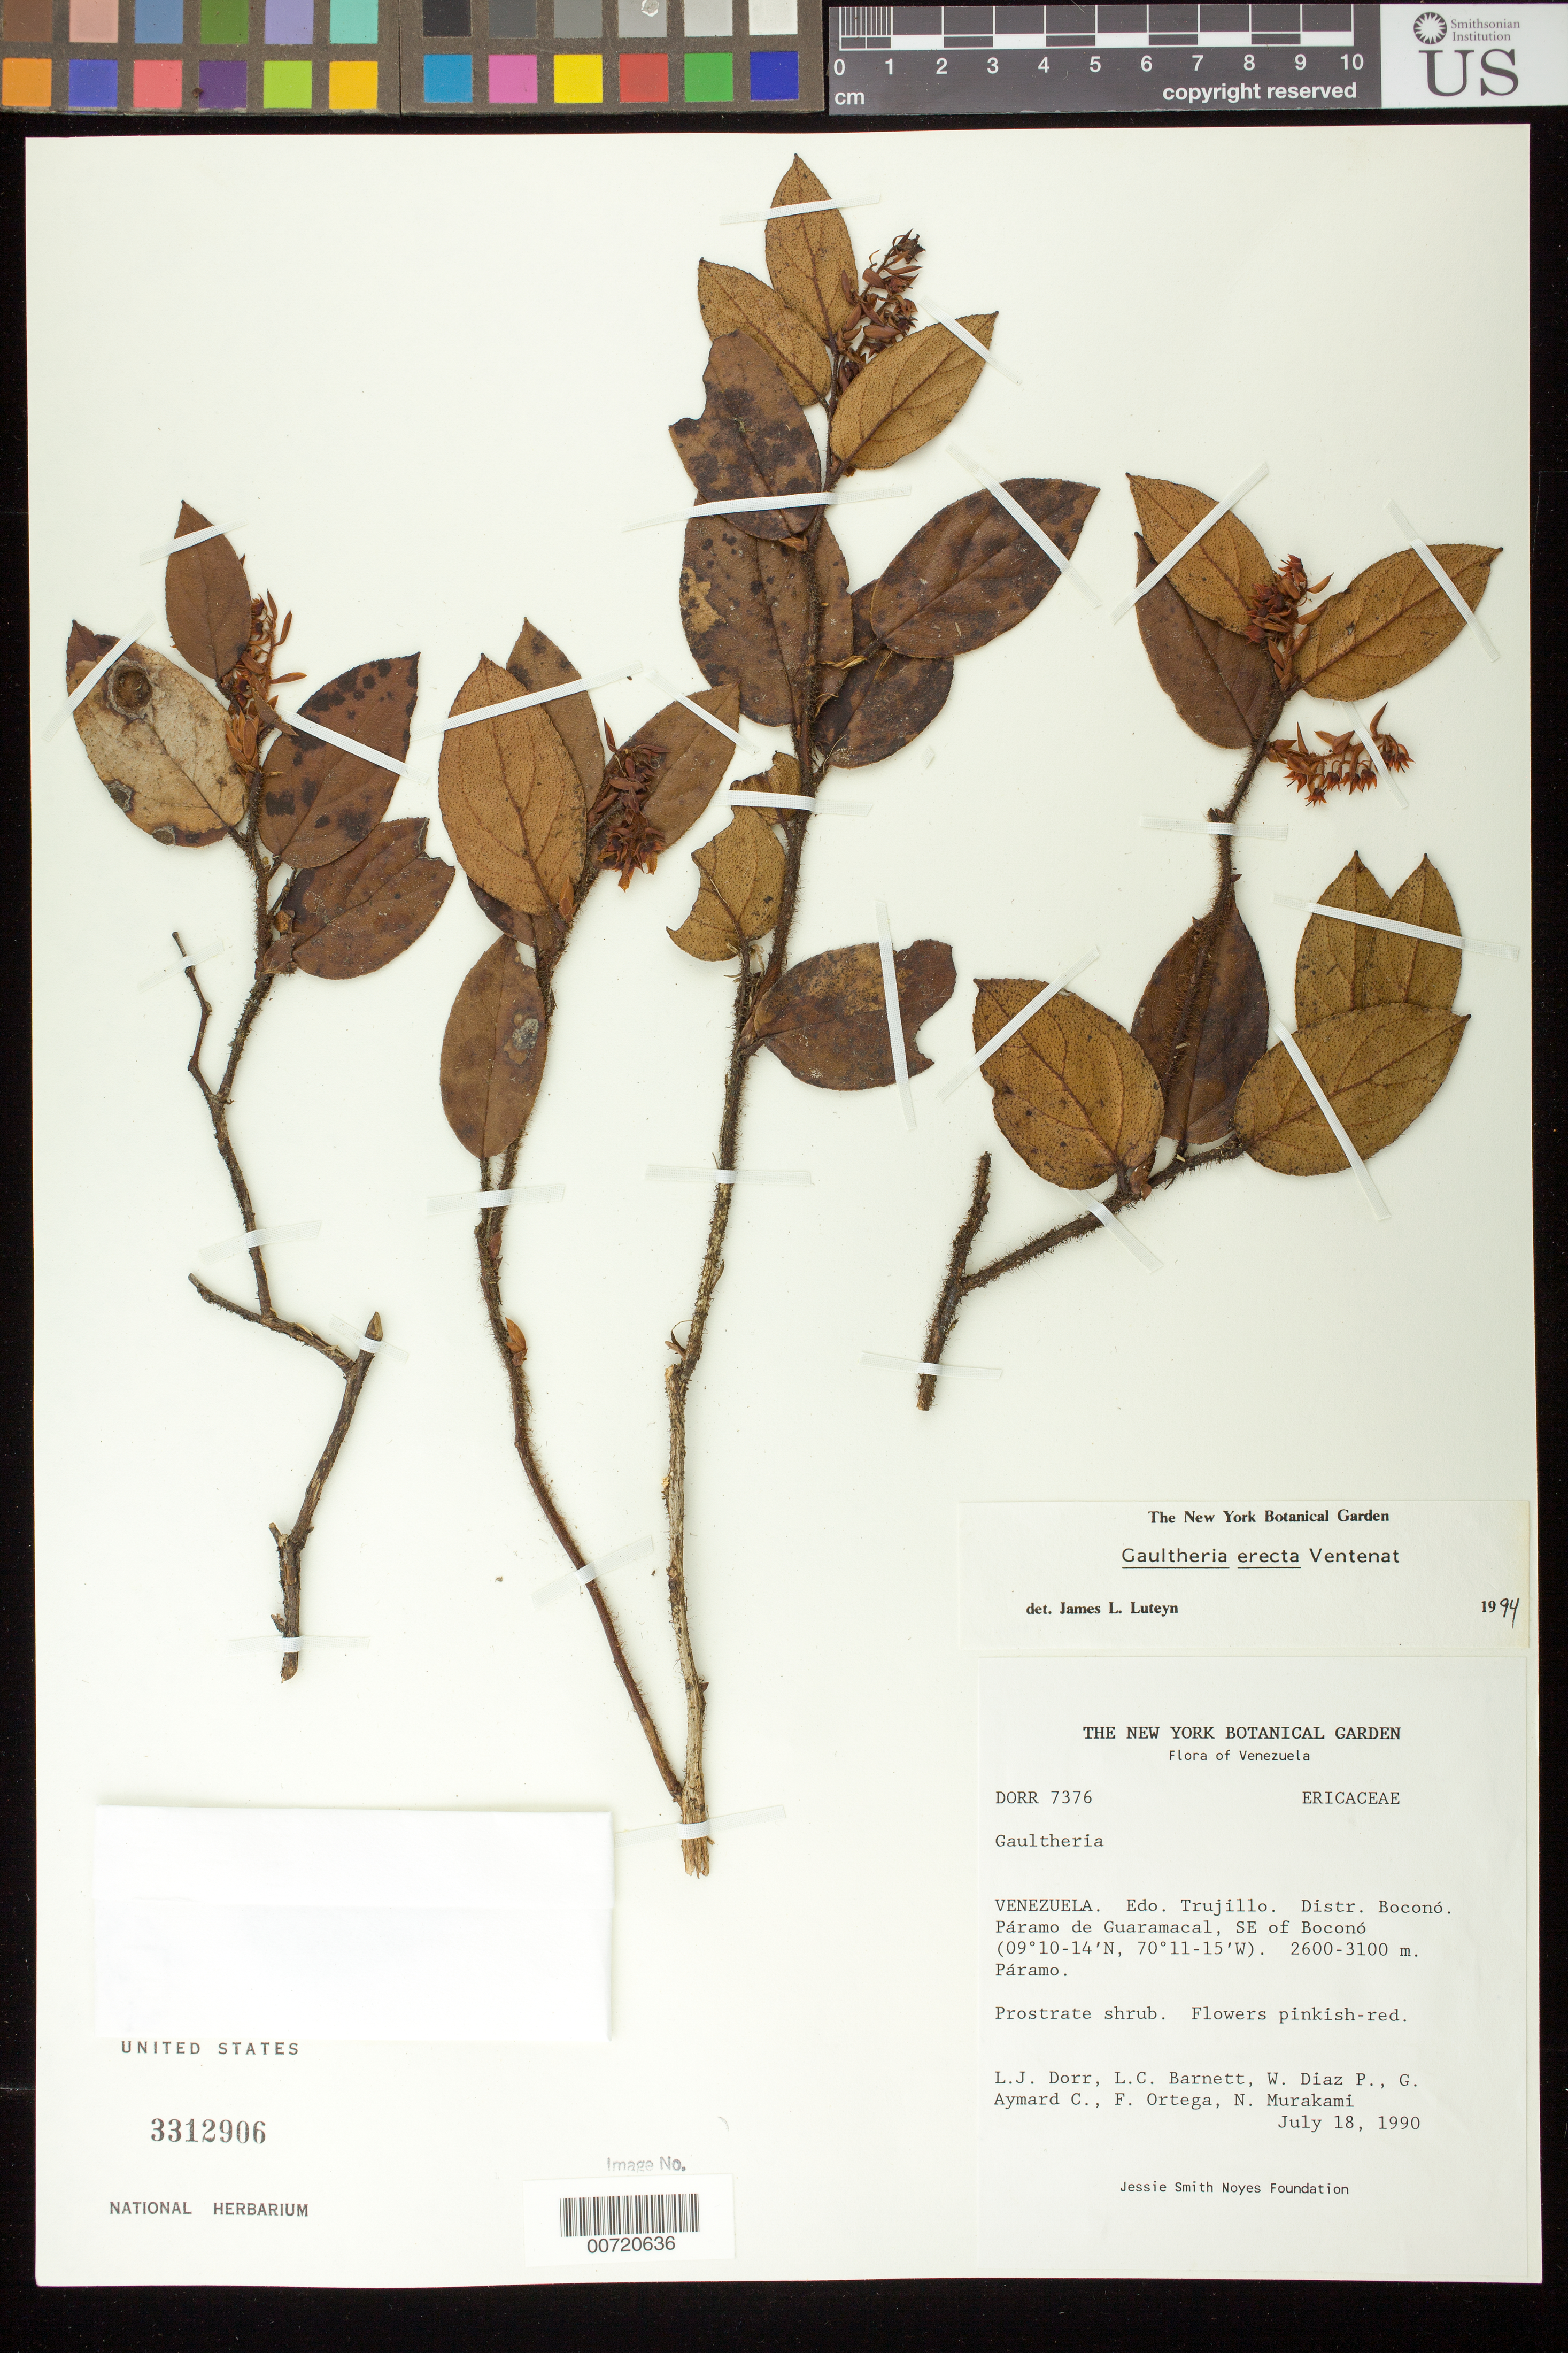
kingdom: Plantae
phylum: Tracheophyta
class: Magnoliopsida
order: Ericales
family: Ericaceae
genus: Gaultheria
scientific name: Gaultheria erecta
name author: Vent.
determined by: Luteyn, J. L.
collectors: L. J. Dorr, L. C. Barnett, W. Díaz P., G. A. Aymard, F. J. Ortega & N. Murakami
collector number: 7376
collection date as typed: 18 Jul 1990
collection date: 1990-07-18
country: Venezuela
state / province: Trujillo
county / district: Boconó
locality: Páramo de Guaramacal, SE of Boconó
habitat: Páramo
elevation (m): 2600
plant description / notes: NY, US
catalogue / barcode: US 3312906